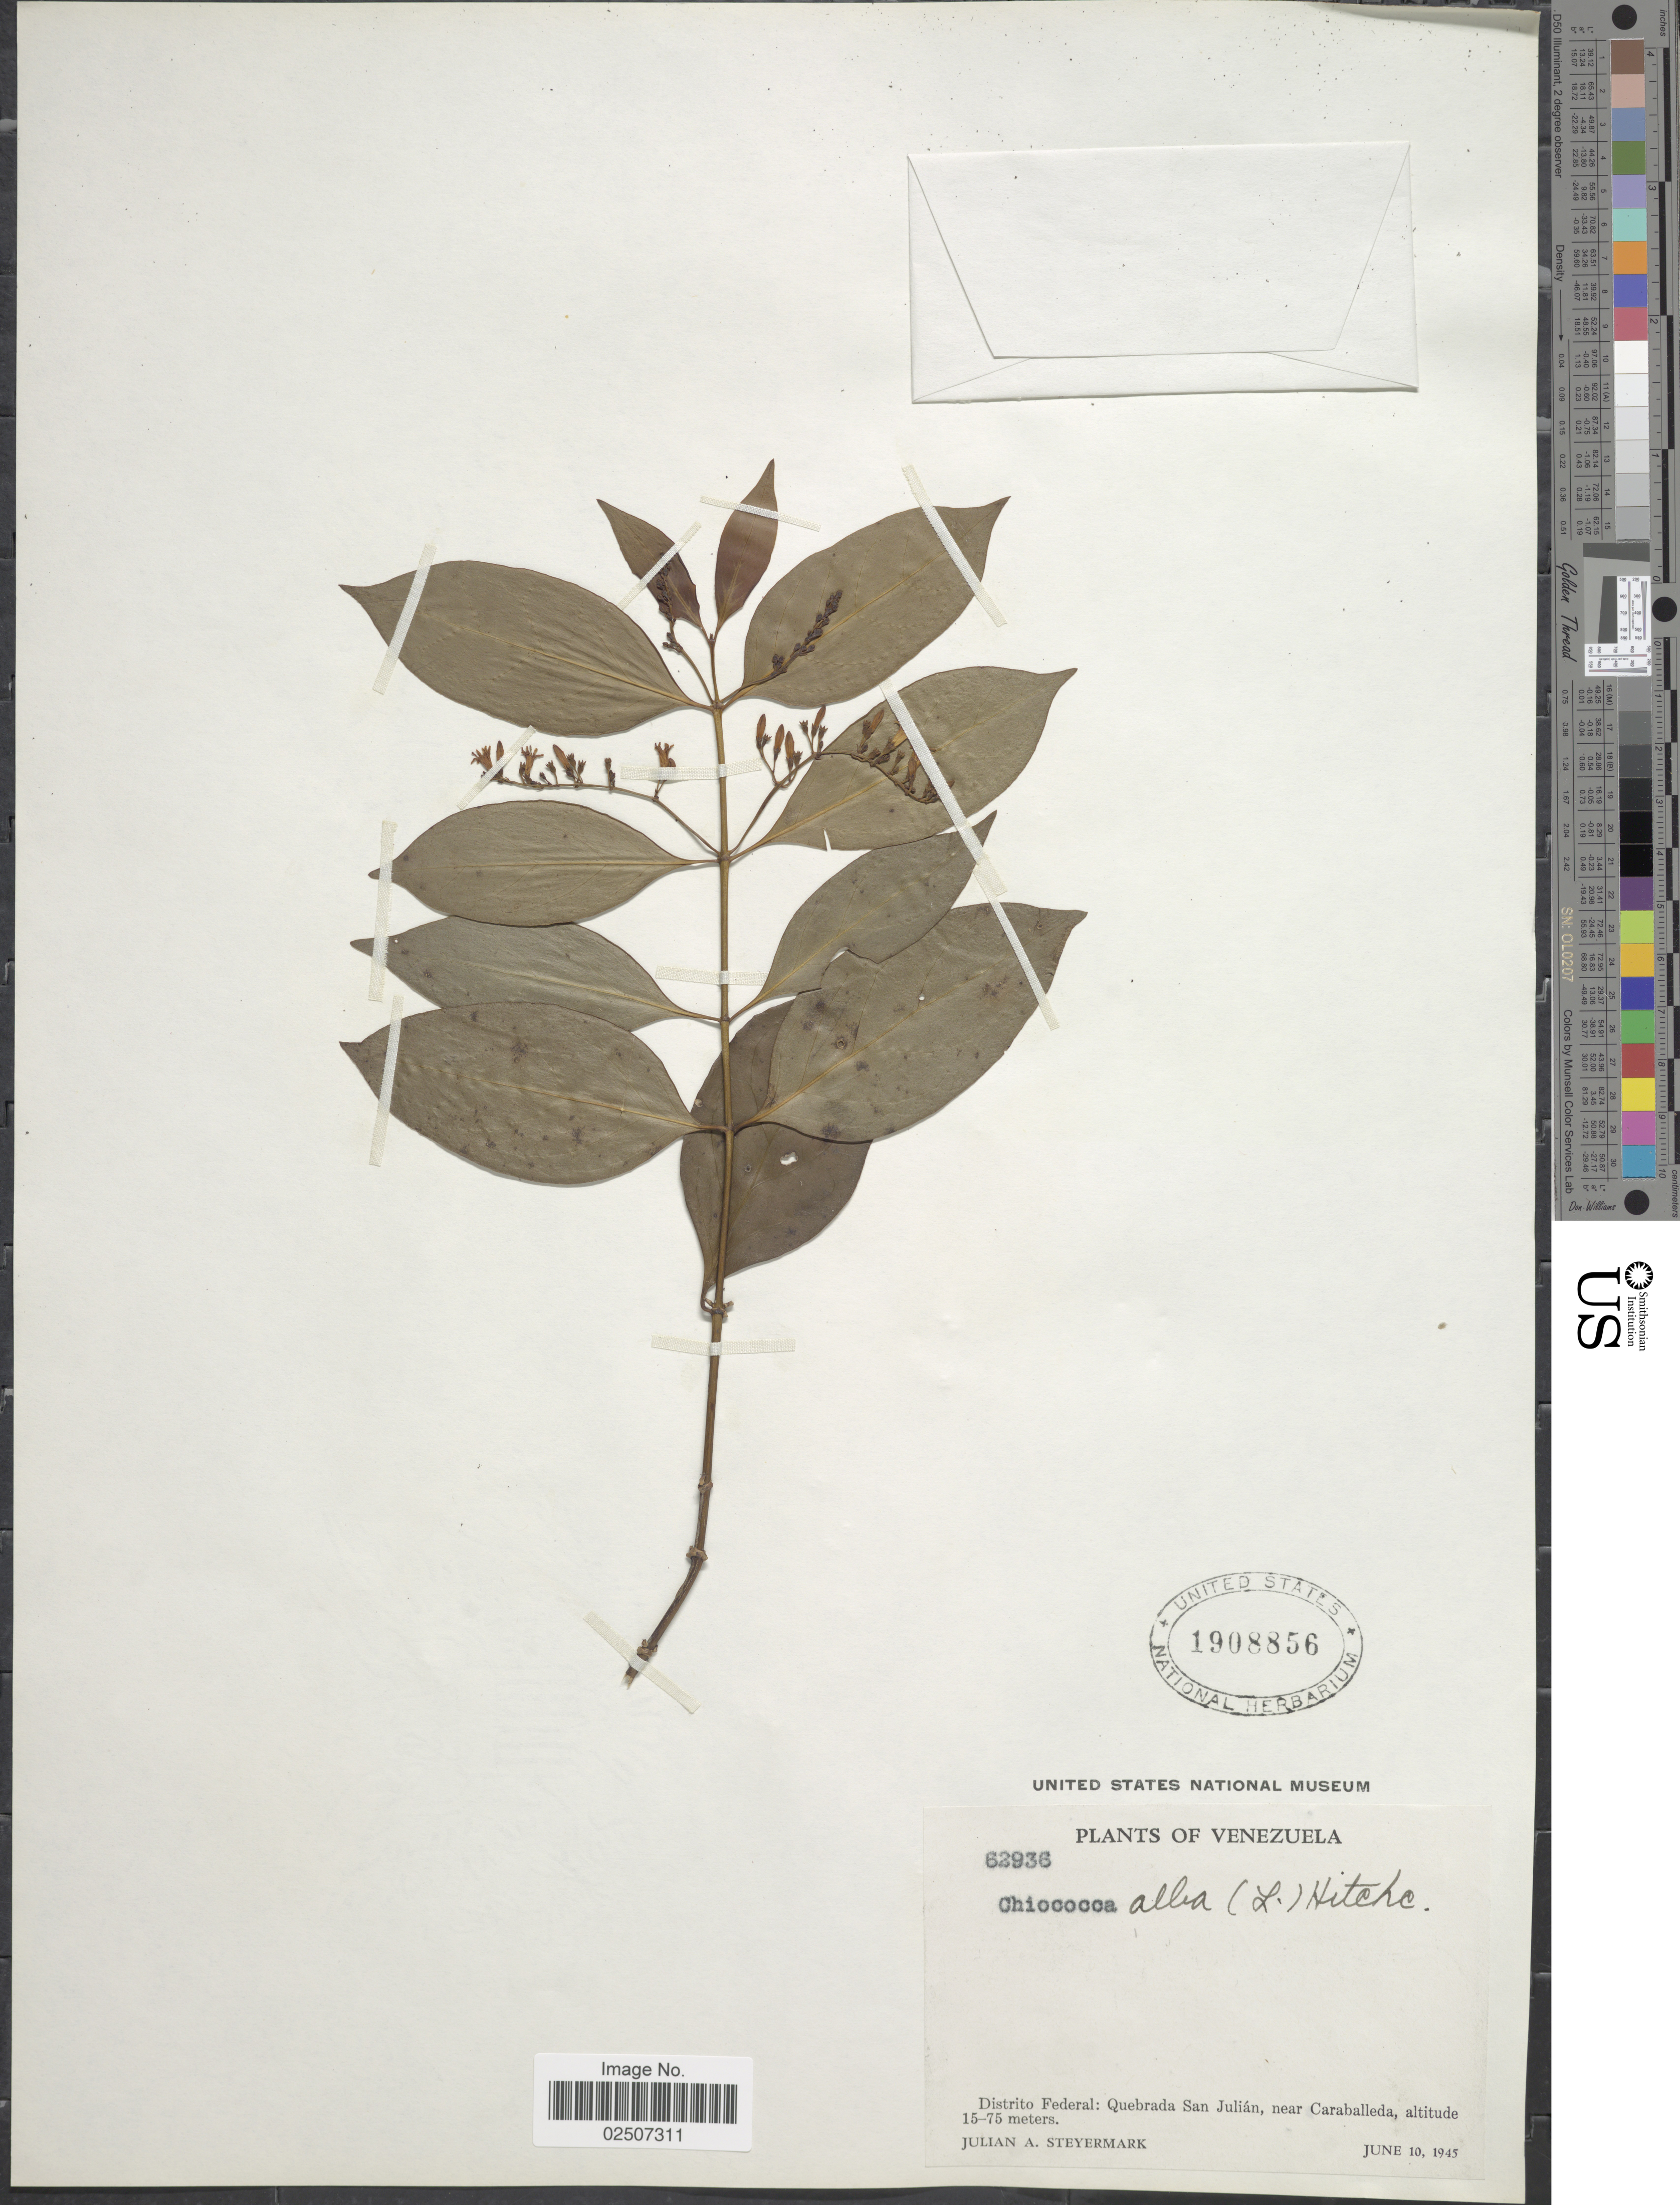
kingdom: Plantae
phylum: Tracheophyta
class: Magnoliopsida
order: Gentianales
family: Rubiaceae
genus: Chiococca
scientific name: Chiococca alba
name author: (L.) Hitchc.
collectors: J. Steyermark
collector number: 62936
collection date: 1945-06-10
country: Venezuela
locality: Distrito Federal: Quebrada San Julian, near Caraballeda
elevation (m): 15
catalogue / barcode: US 1908856